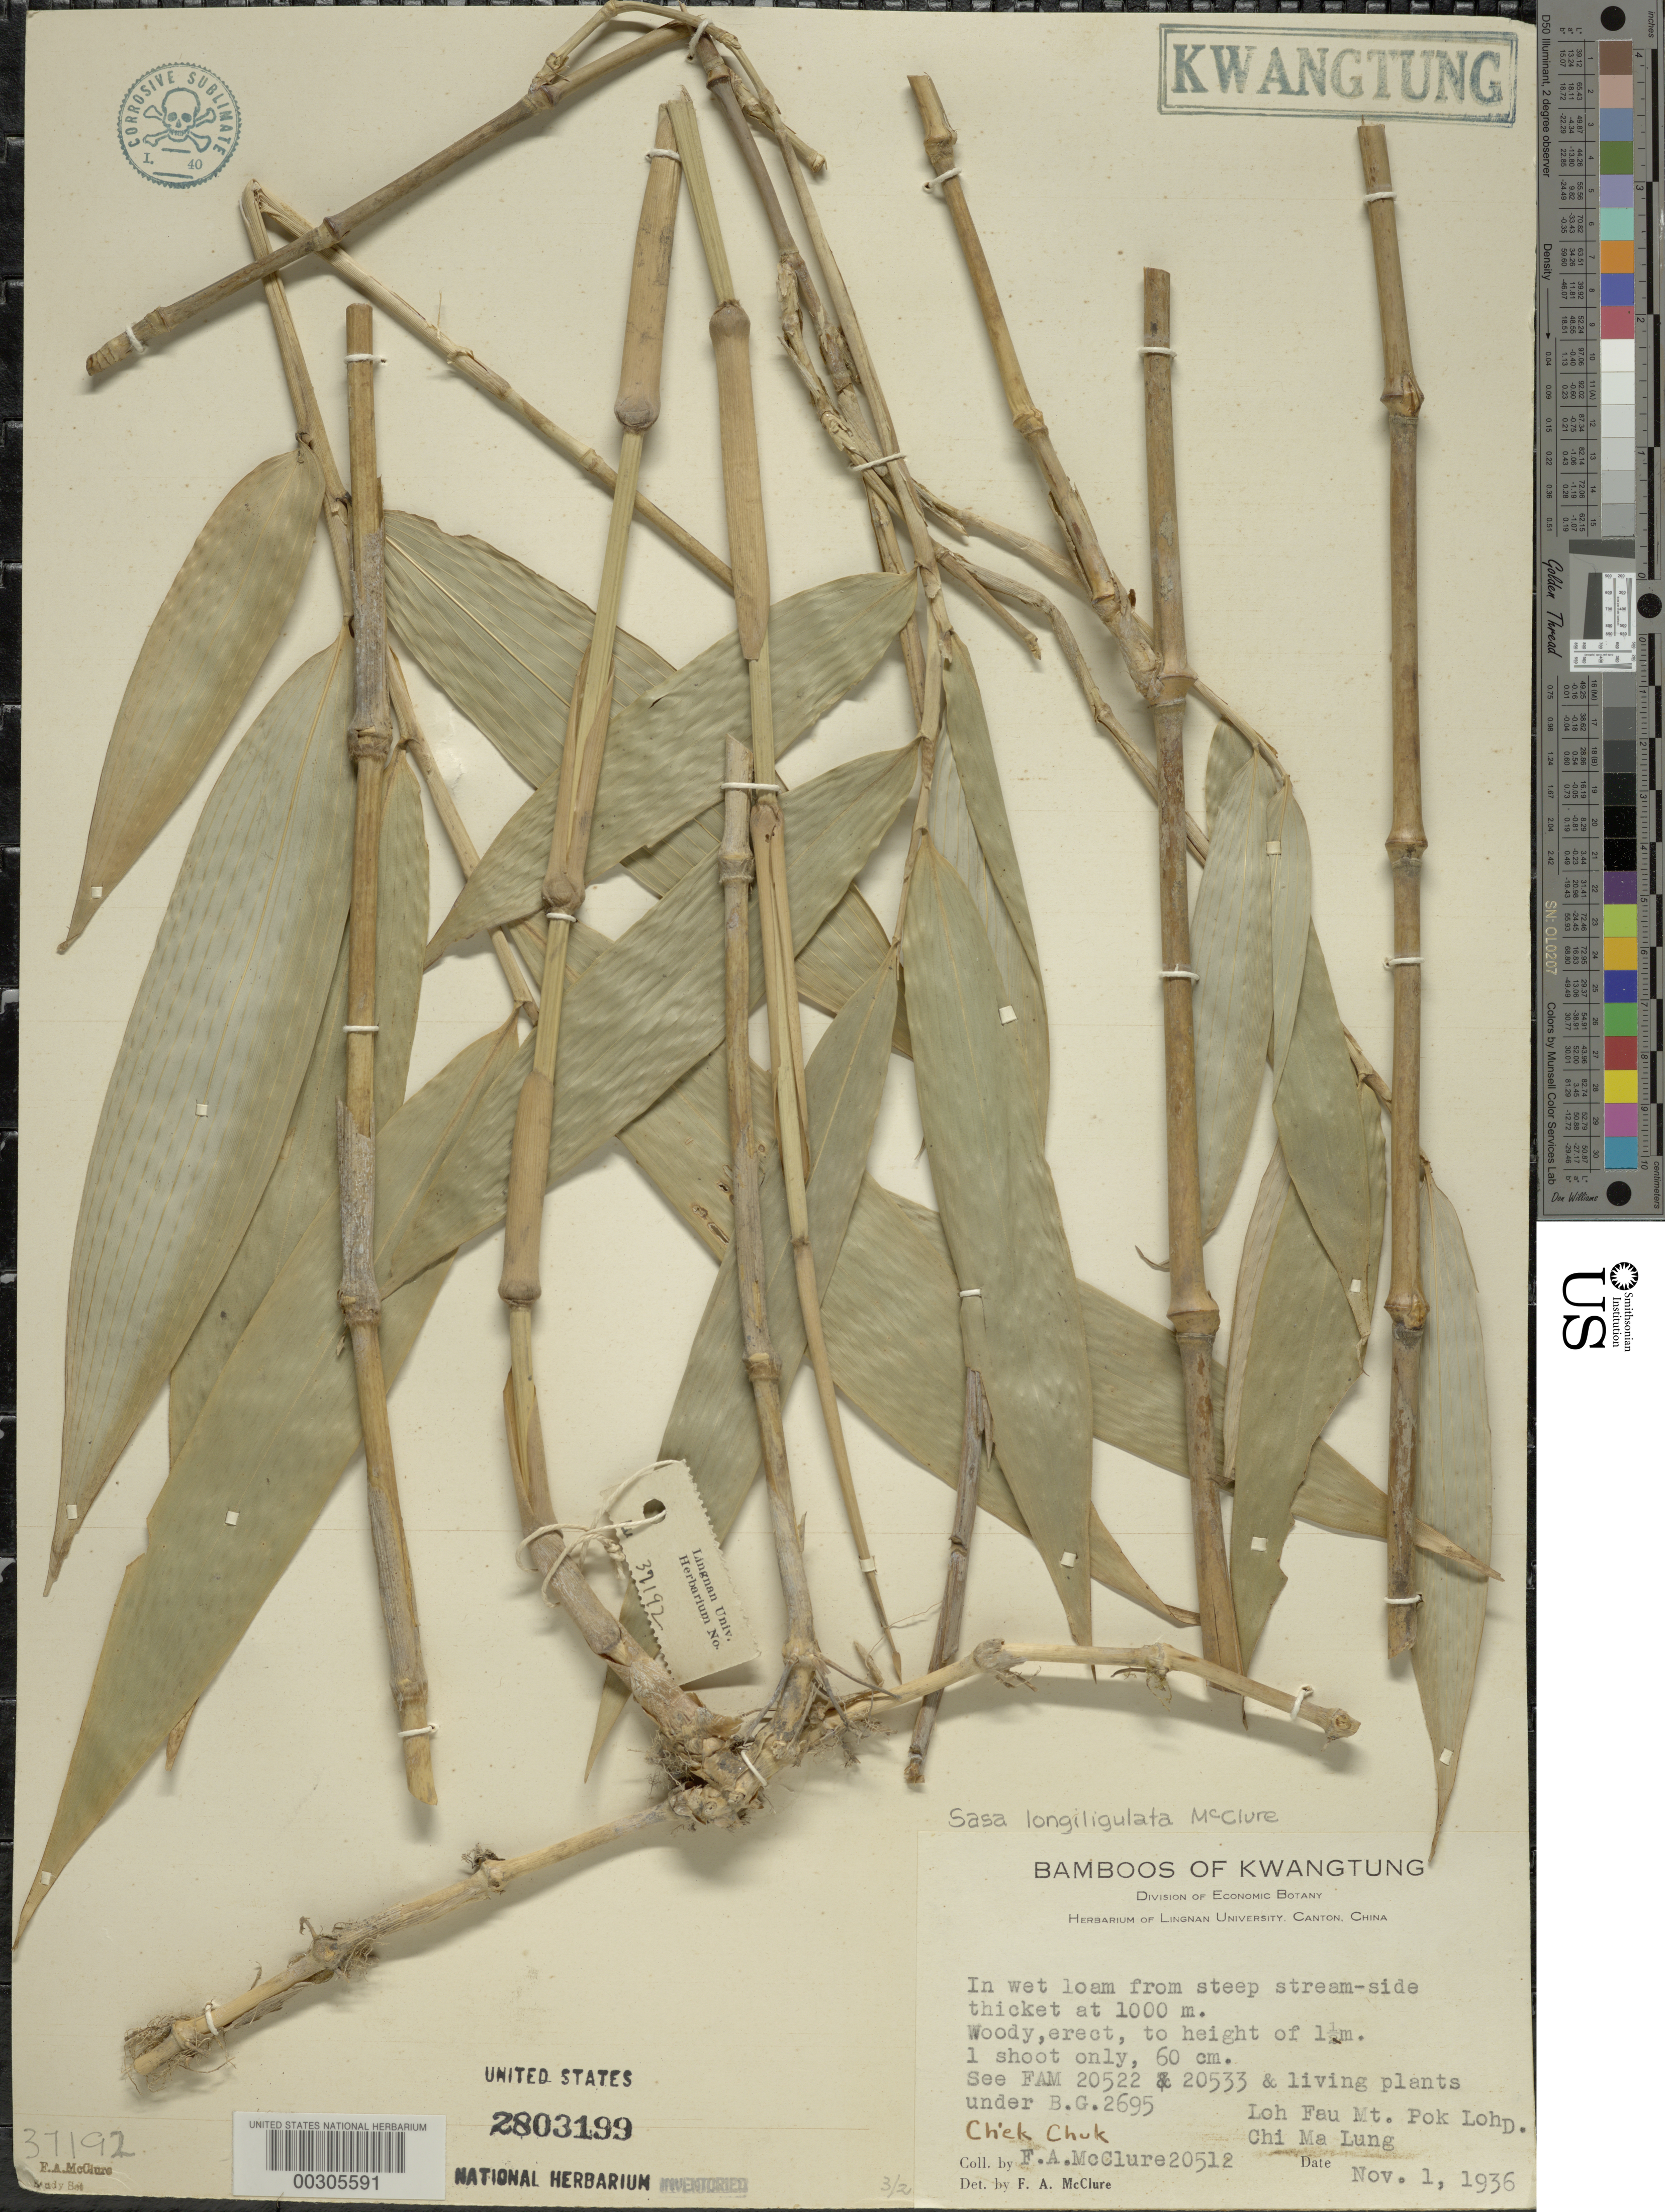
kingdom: Plantae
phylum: Tracheophyta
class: Liliopsida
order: Poales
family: Poaceae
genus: Sasa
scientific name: Sasa longiligulata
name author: McClure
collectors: F. A. McClure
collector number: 20512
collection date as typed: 01 Nov 1936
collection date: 1936-11-01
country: China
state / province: Guangdong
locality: Chi ma lung, pok loh, loh fau mt.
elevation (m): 1000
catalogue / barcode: US 2803199